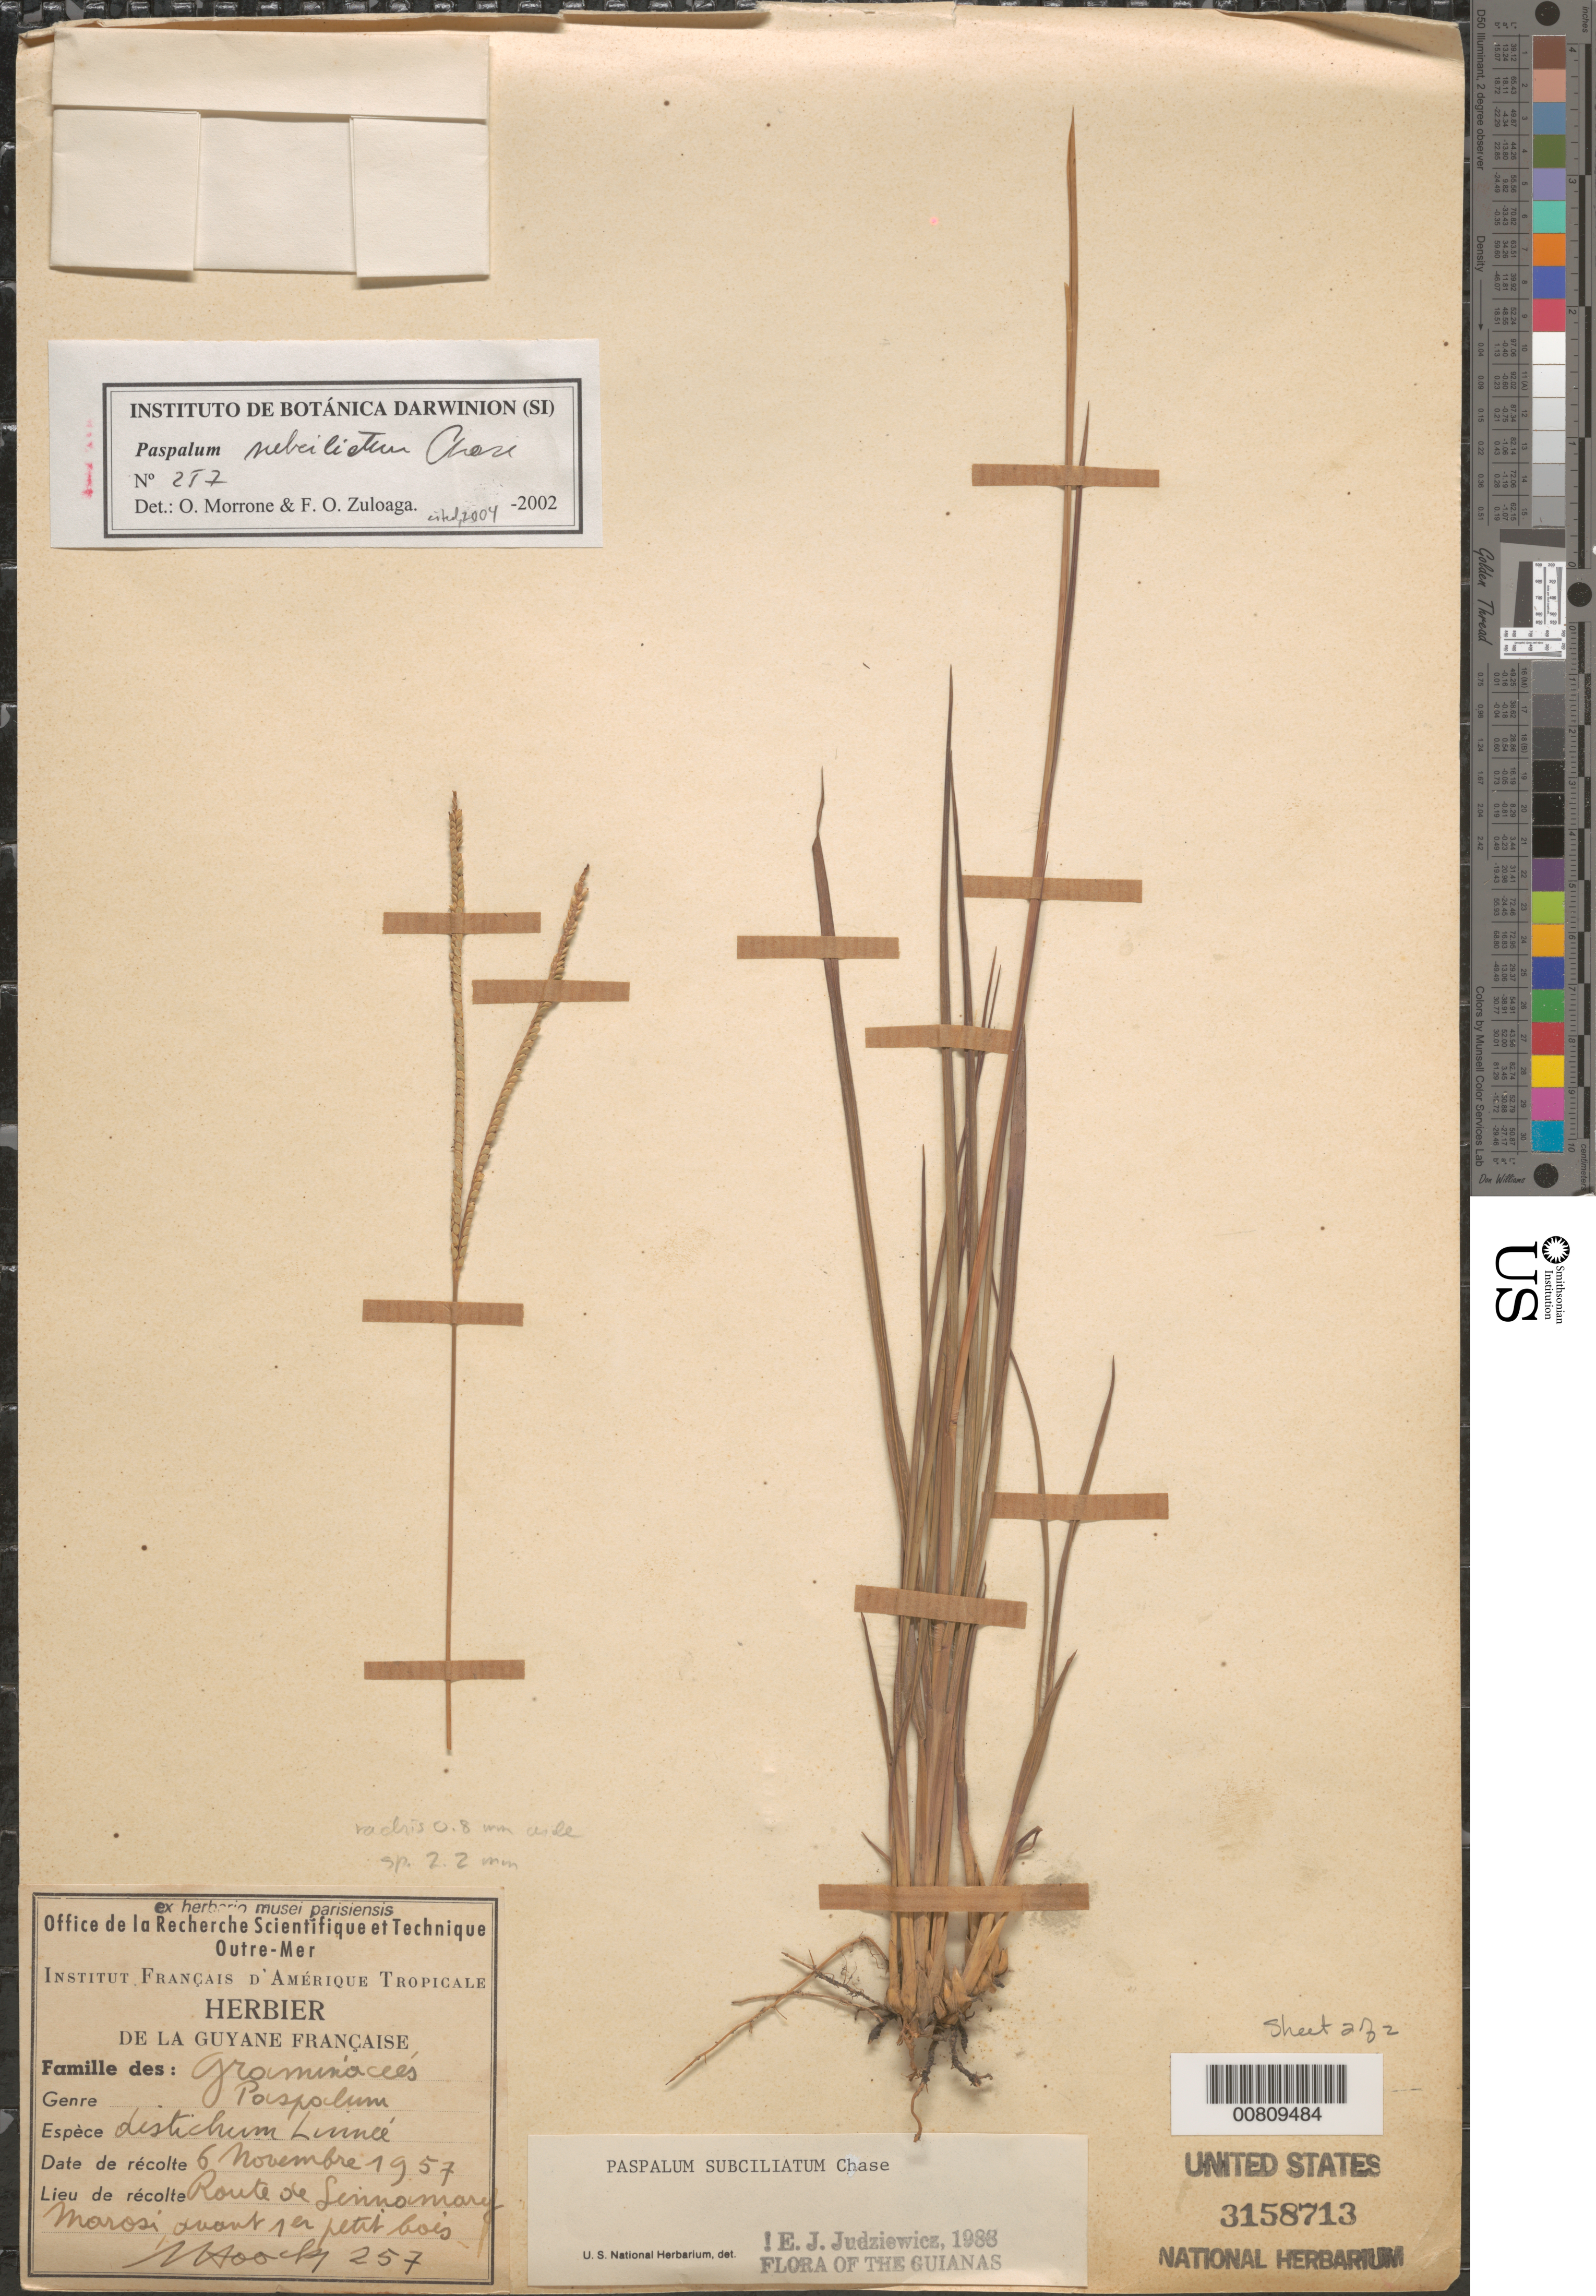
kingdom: Plantae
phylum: Tracheophyta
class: Liliopsida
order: Poales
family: Poaceae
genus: Paspalum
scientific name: Paspalum subciliatum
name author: Chase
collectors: J. Hoock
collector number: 257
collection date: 1957-11-06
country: French Guiana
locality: Route de Sinnamary Marosi.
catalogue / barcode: US 3158713